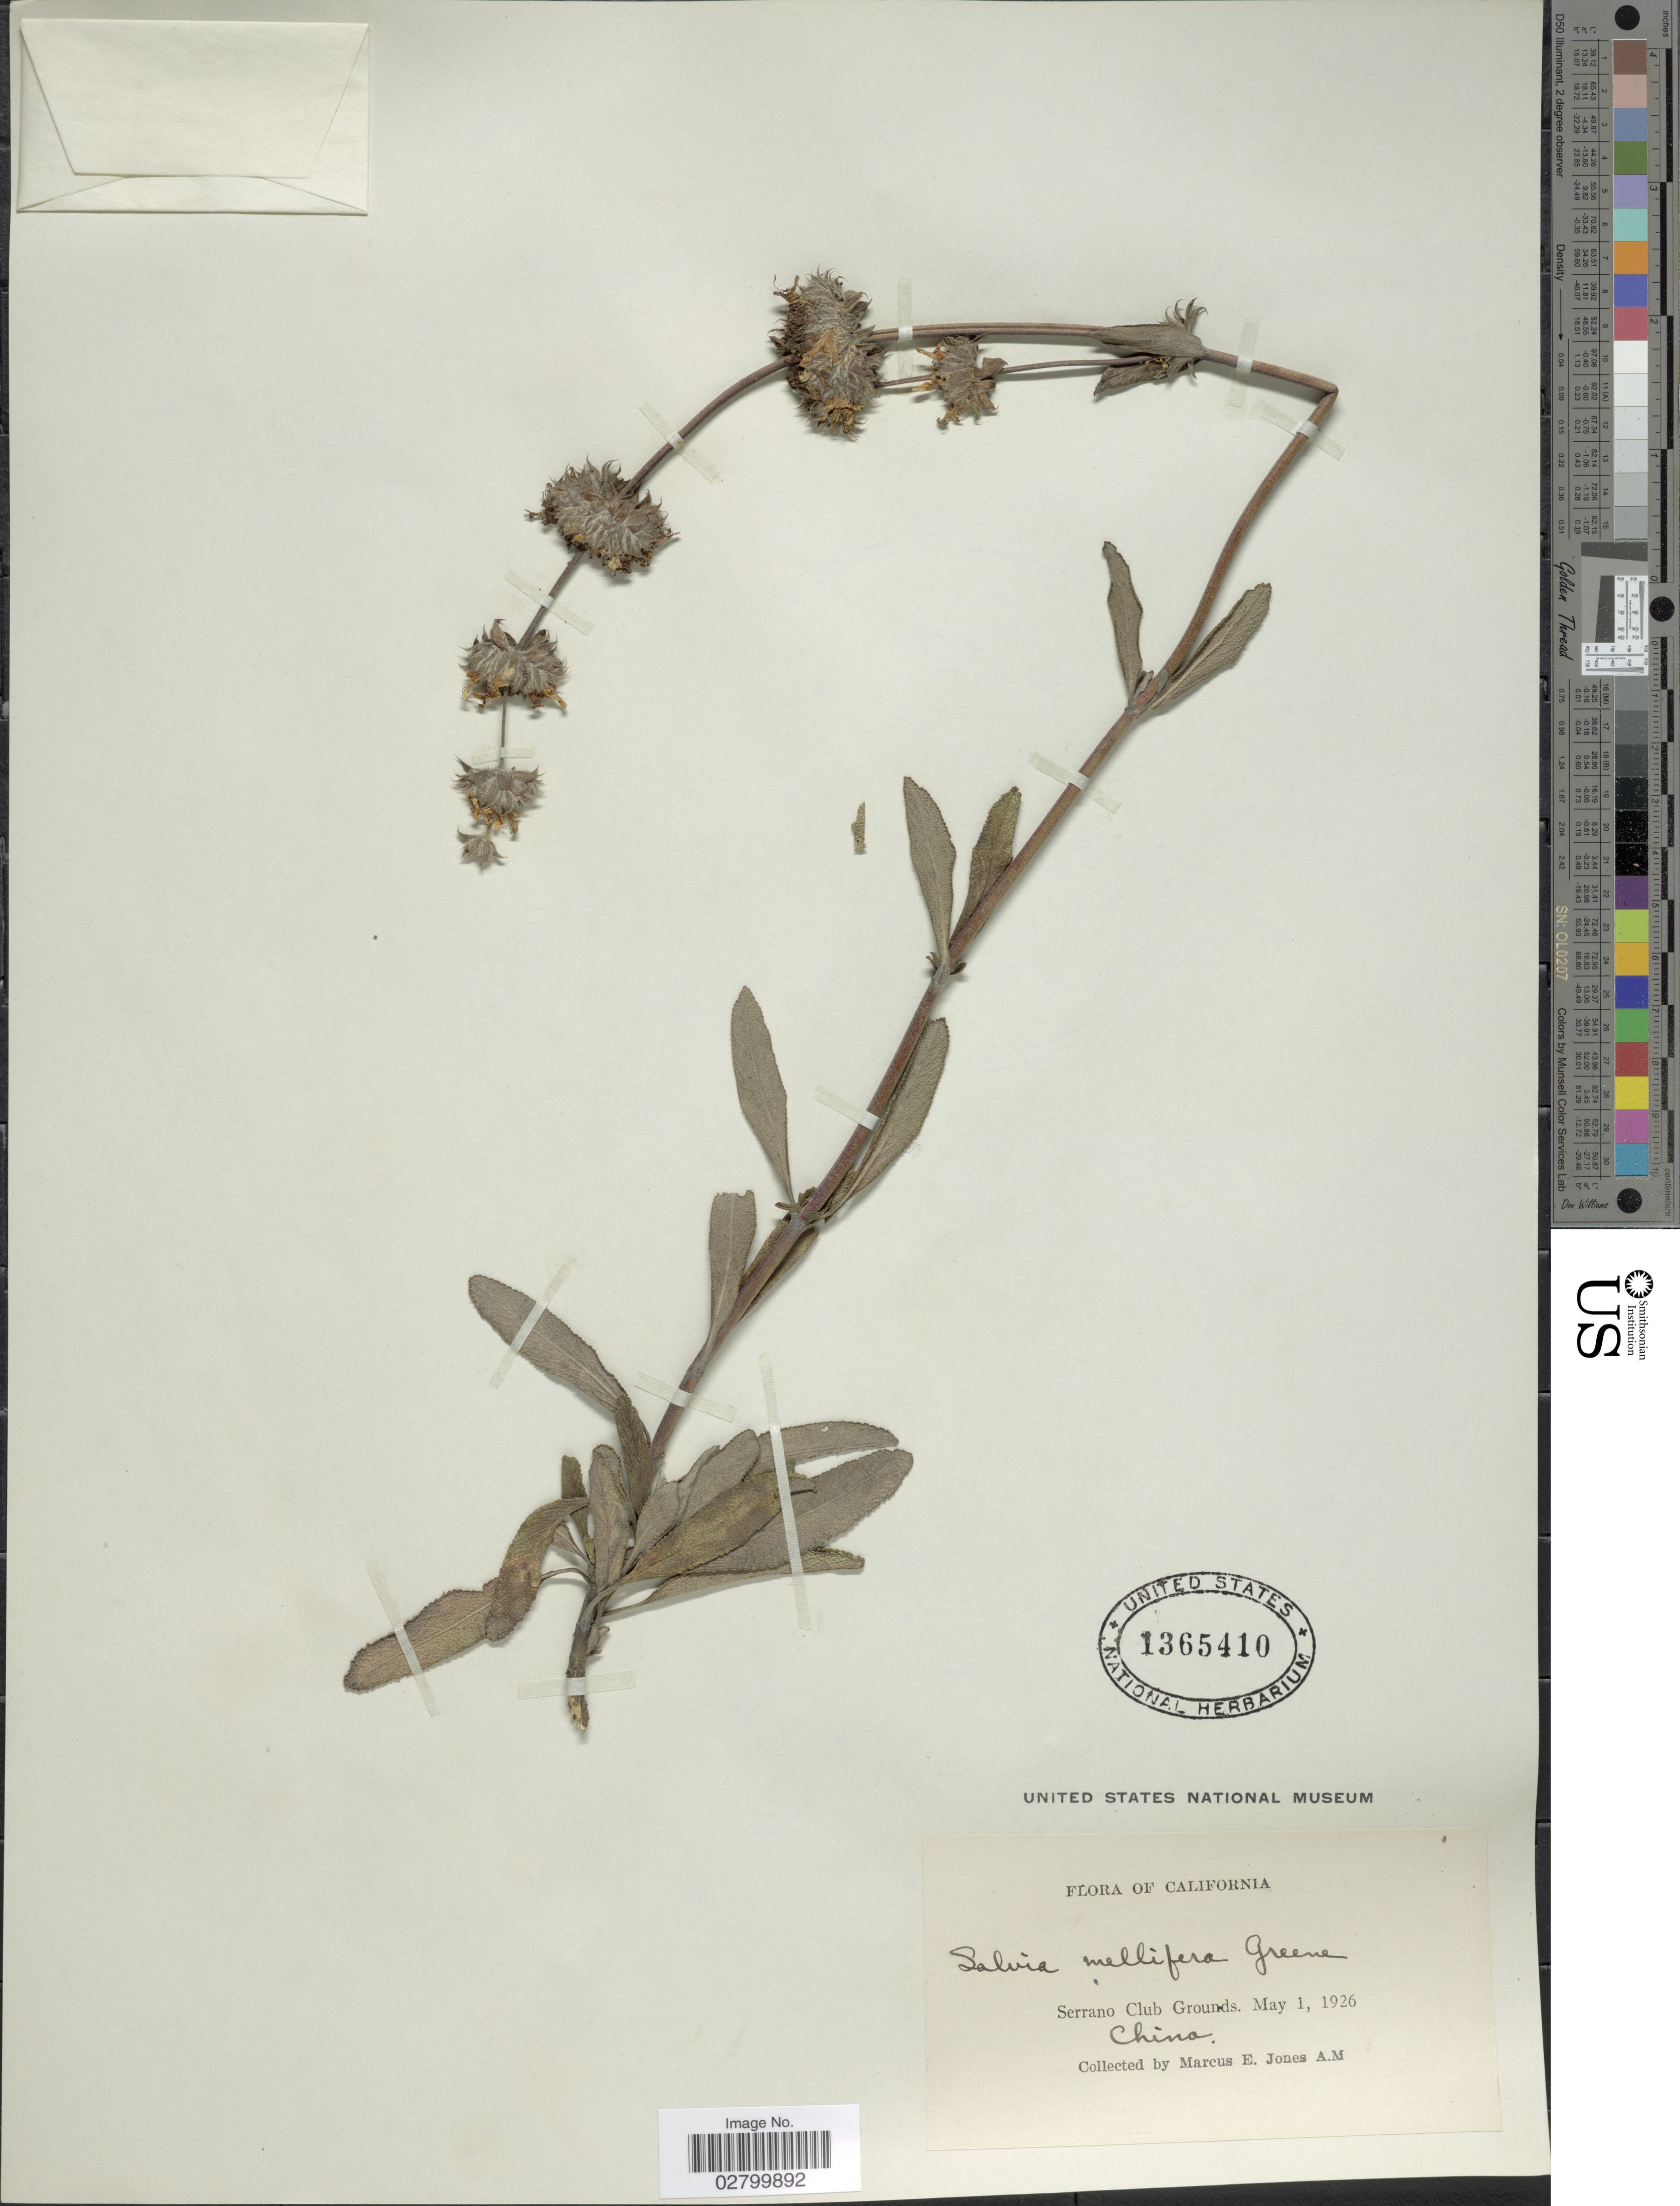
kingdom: Plantae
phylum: Tracheophyta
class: Magnoliopsida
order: Lamiales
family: Lamiaceae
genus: Salvia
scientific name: Salvia mellifera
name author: Greene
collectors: M. E. Jones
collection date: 1926-05-01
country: United States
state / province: California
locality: Serrano Club Grounds. China.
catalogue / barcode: US 1365410